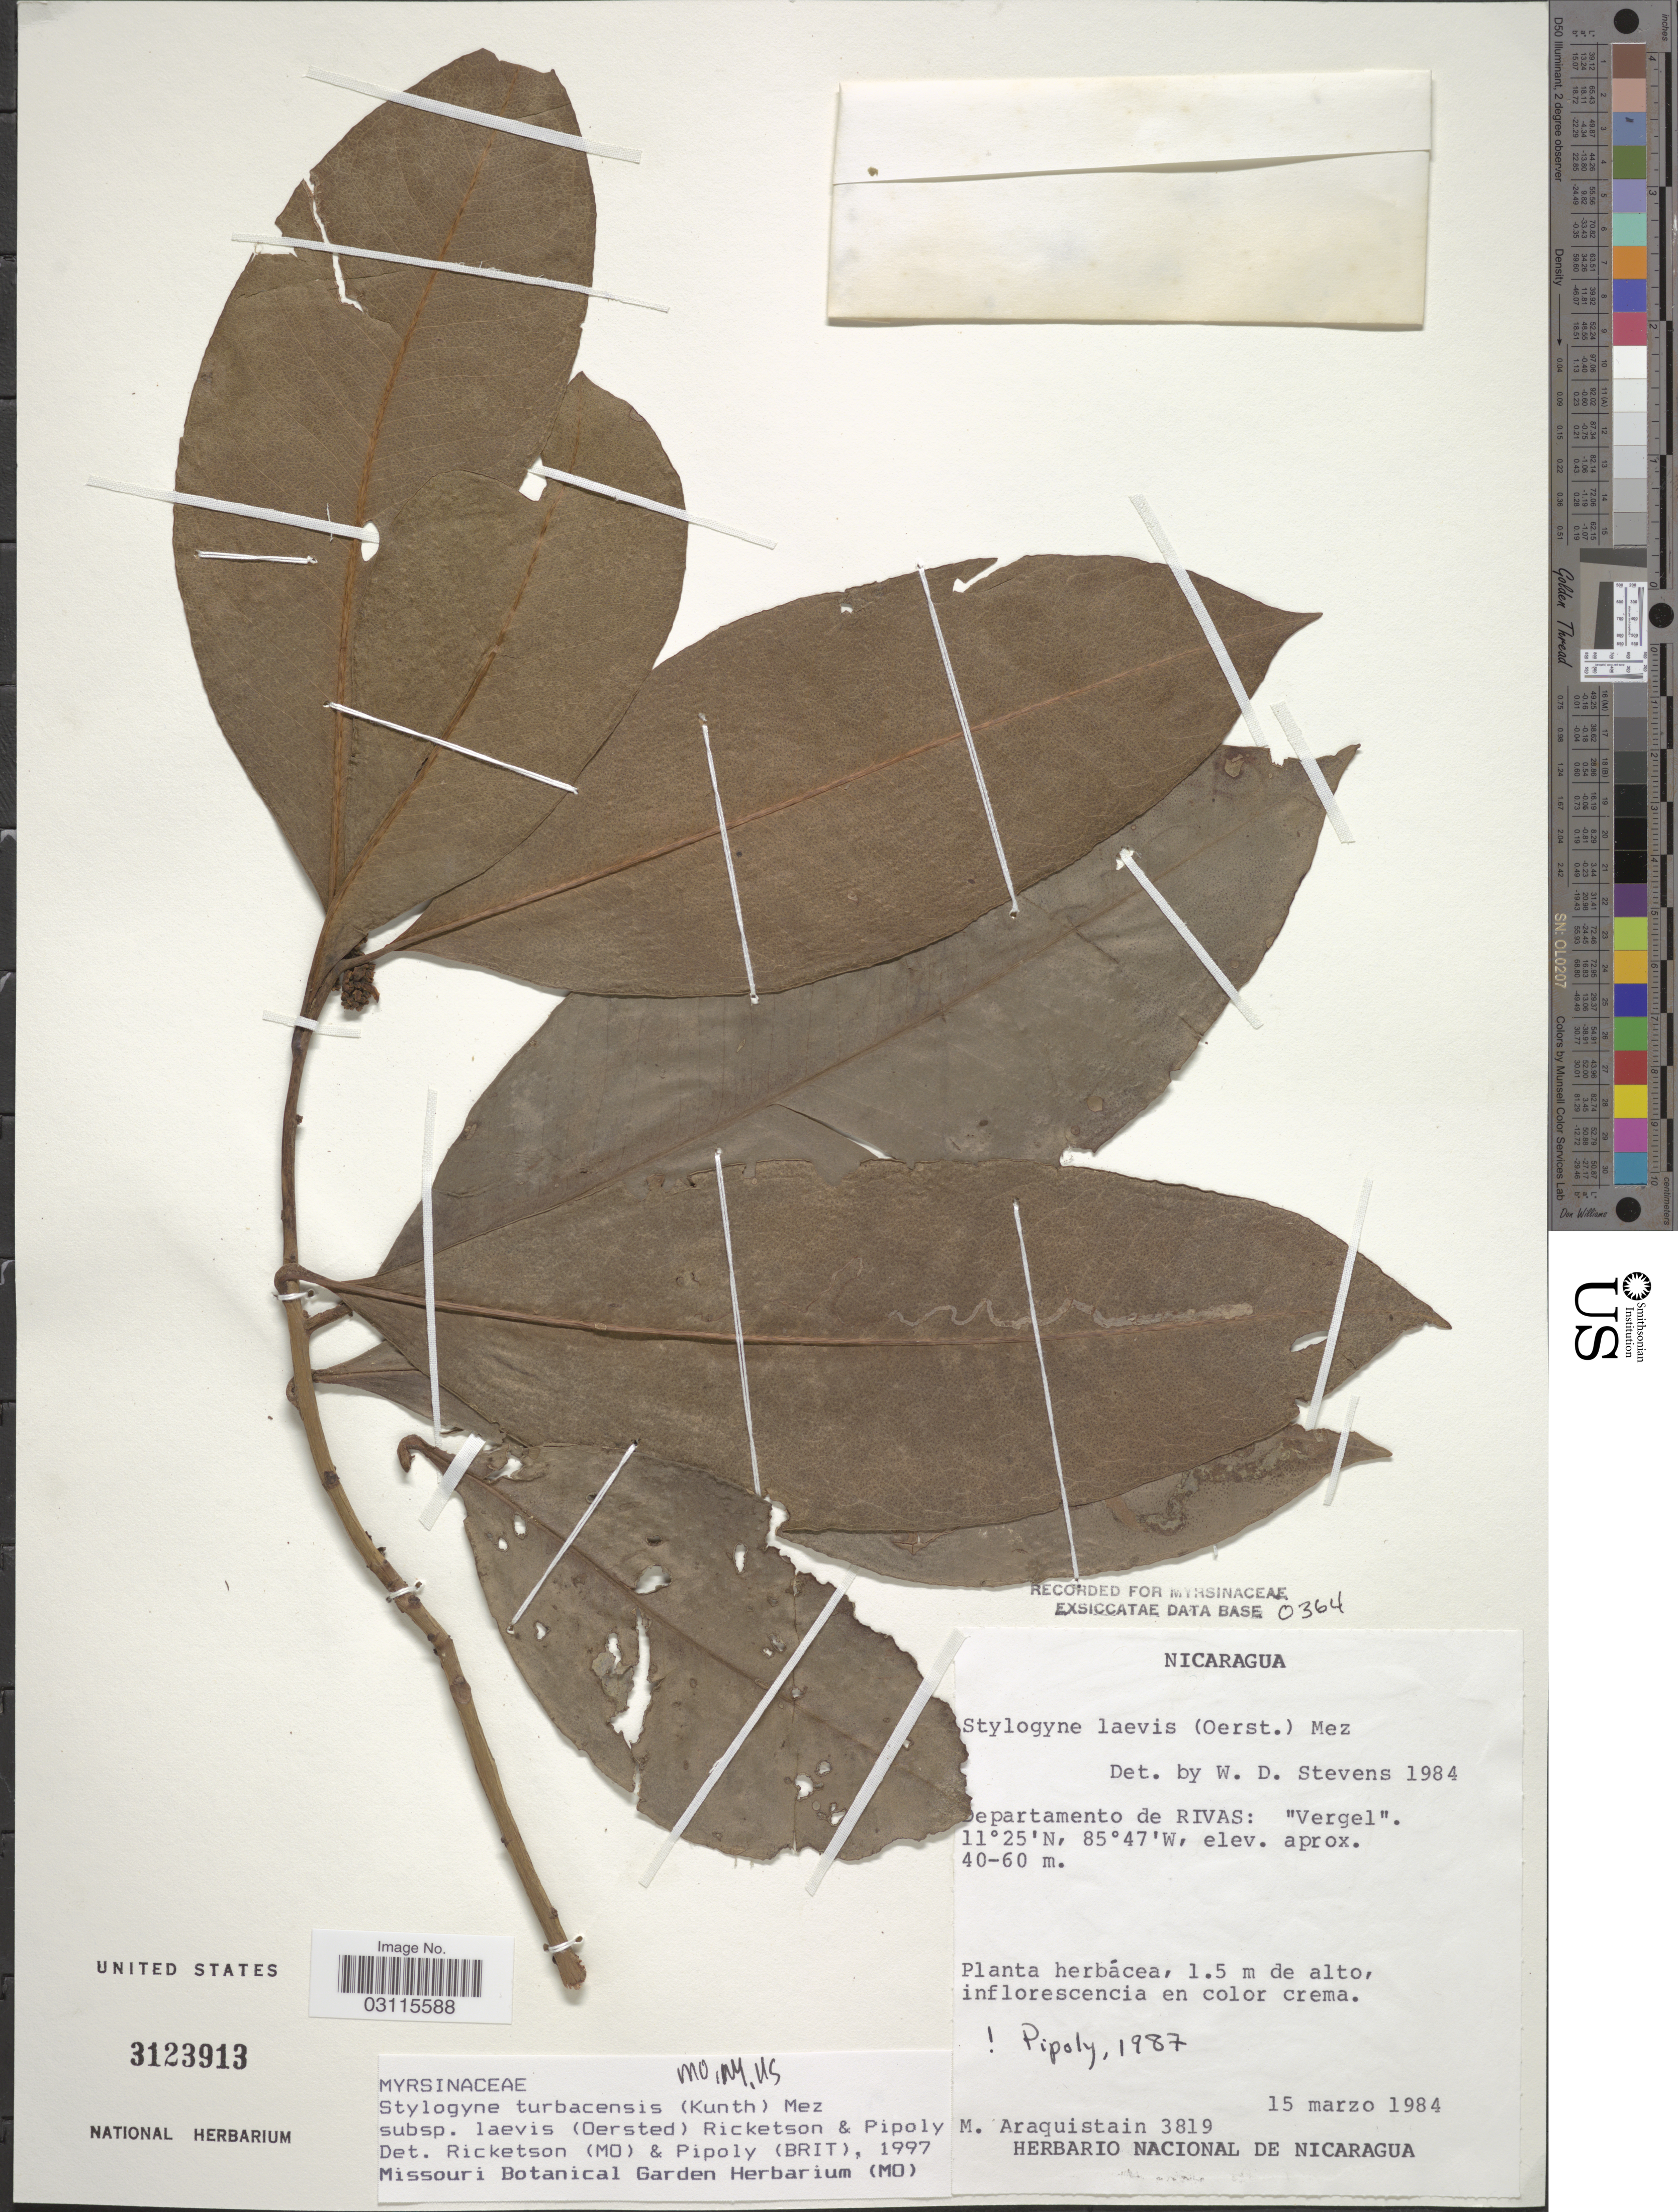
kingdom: Plantae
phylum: Tracheophyta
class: Magnoliopsida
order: Ericales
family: Primulaceae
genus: Stylogyne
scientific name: Stylogyne turbacensis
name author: (Kunth) Mez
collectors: M. Araquistain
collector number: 3819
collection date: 1984-03-15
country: Nicaragua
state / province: Rivas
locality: Departamento de Rivas: "Vergel".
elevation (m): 40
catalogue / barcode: US 3123913